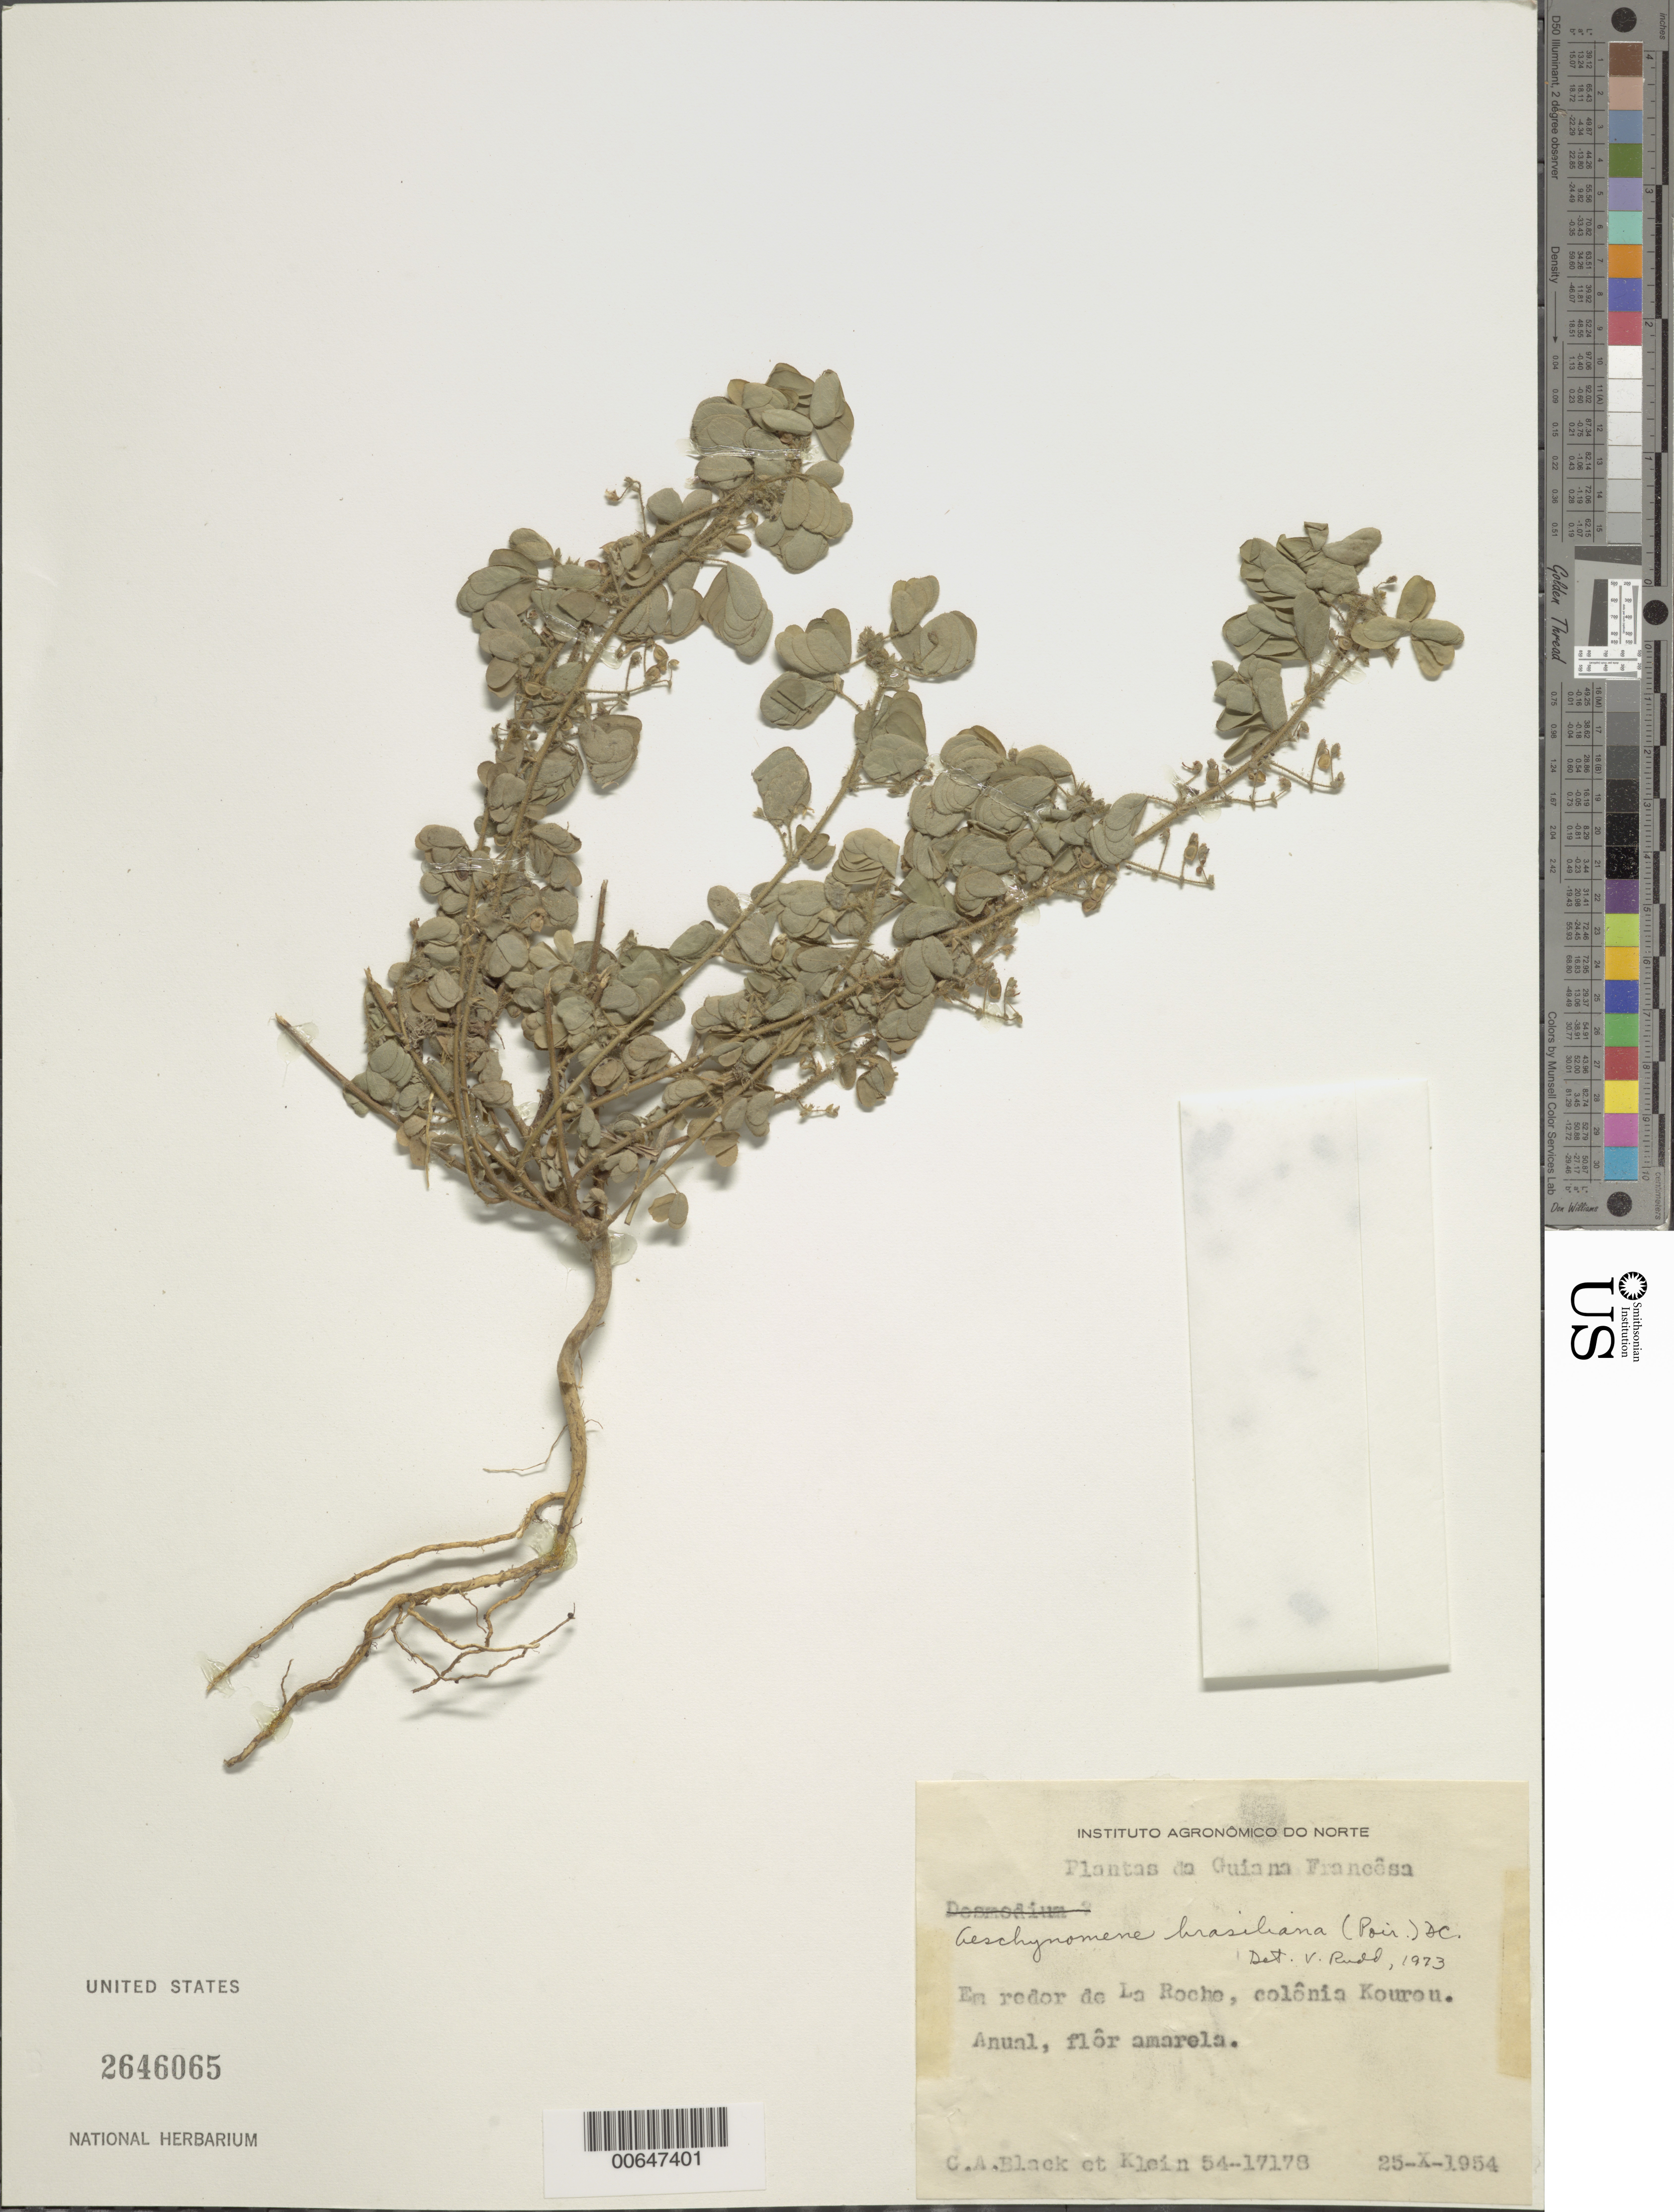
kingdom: Plantae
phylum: Tracheophyta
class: Magnoliopsida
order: Fabales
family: Fabaceae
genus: Aeschynomene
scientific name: Aeschynomene brasiliana var. brasiliana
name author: (Poir.) DC.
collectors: G. A. Black & Klein, --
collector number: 54 17178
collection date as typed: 25-Oct-54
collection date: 1954-10-25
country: French Guiana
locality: Kourou, en redor de La Roche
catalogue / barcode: US 2646065